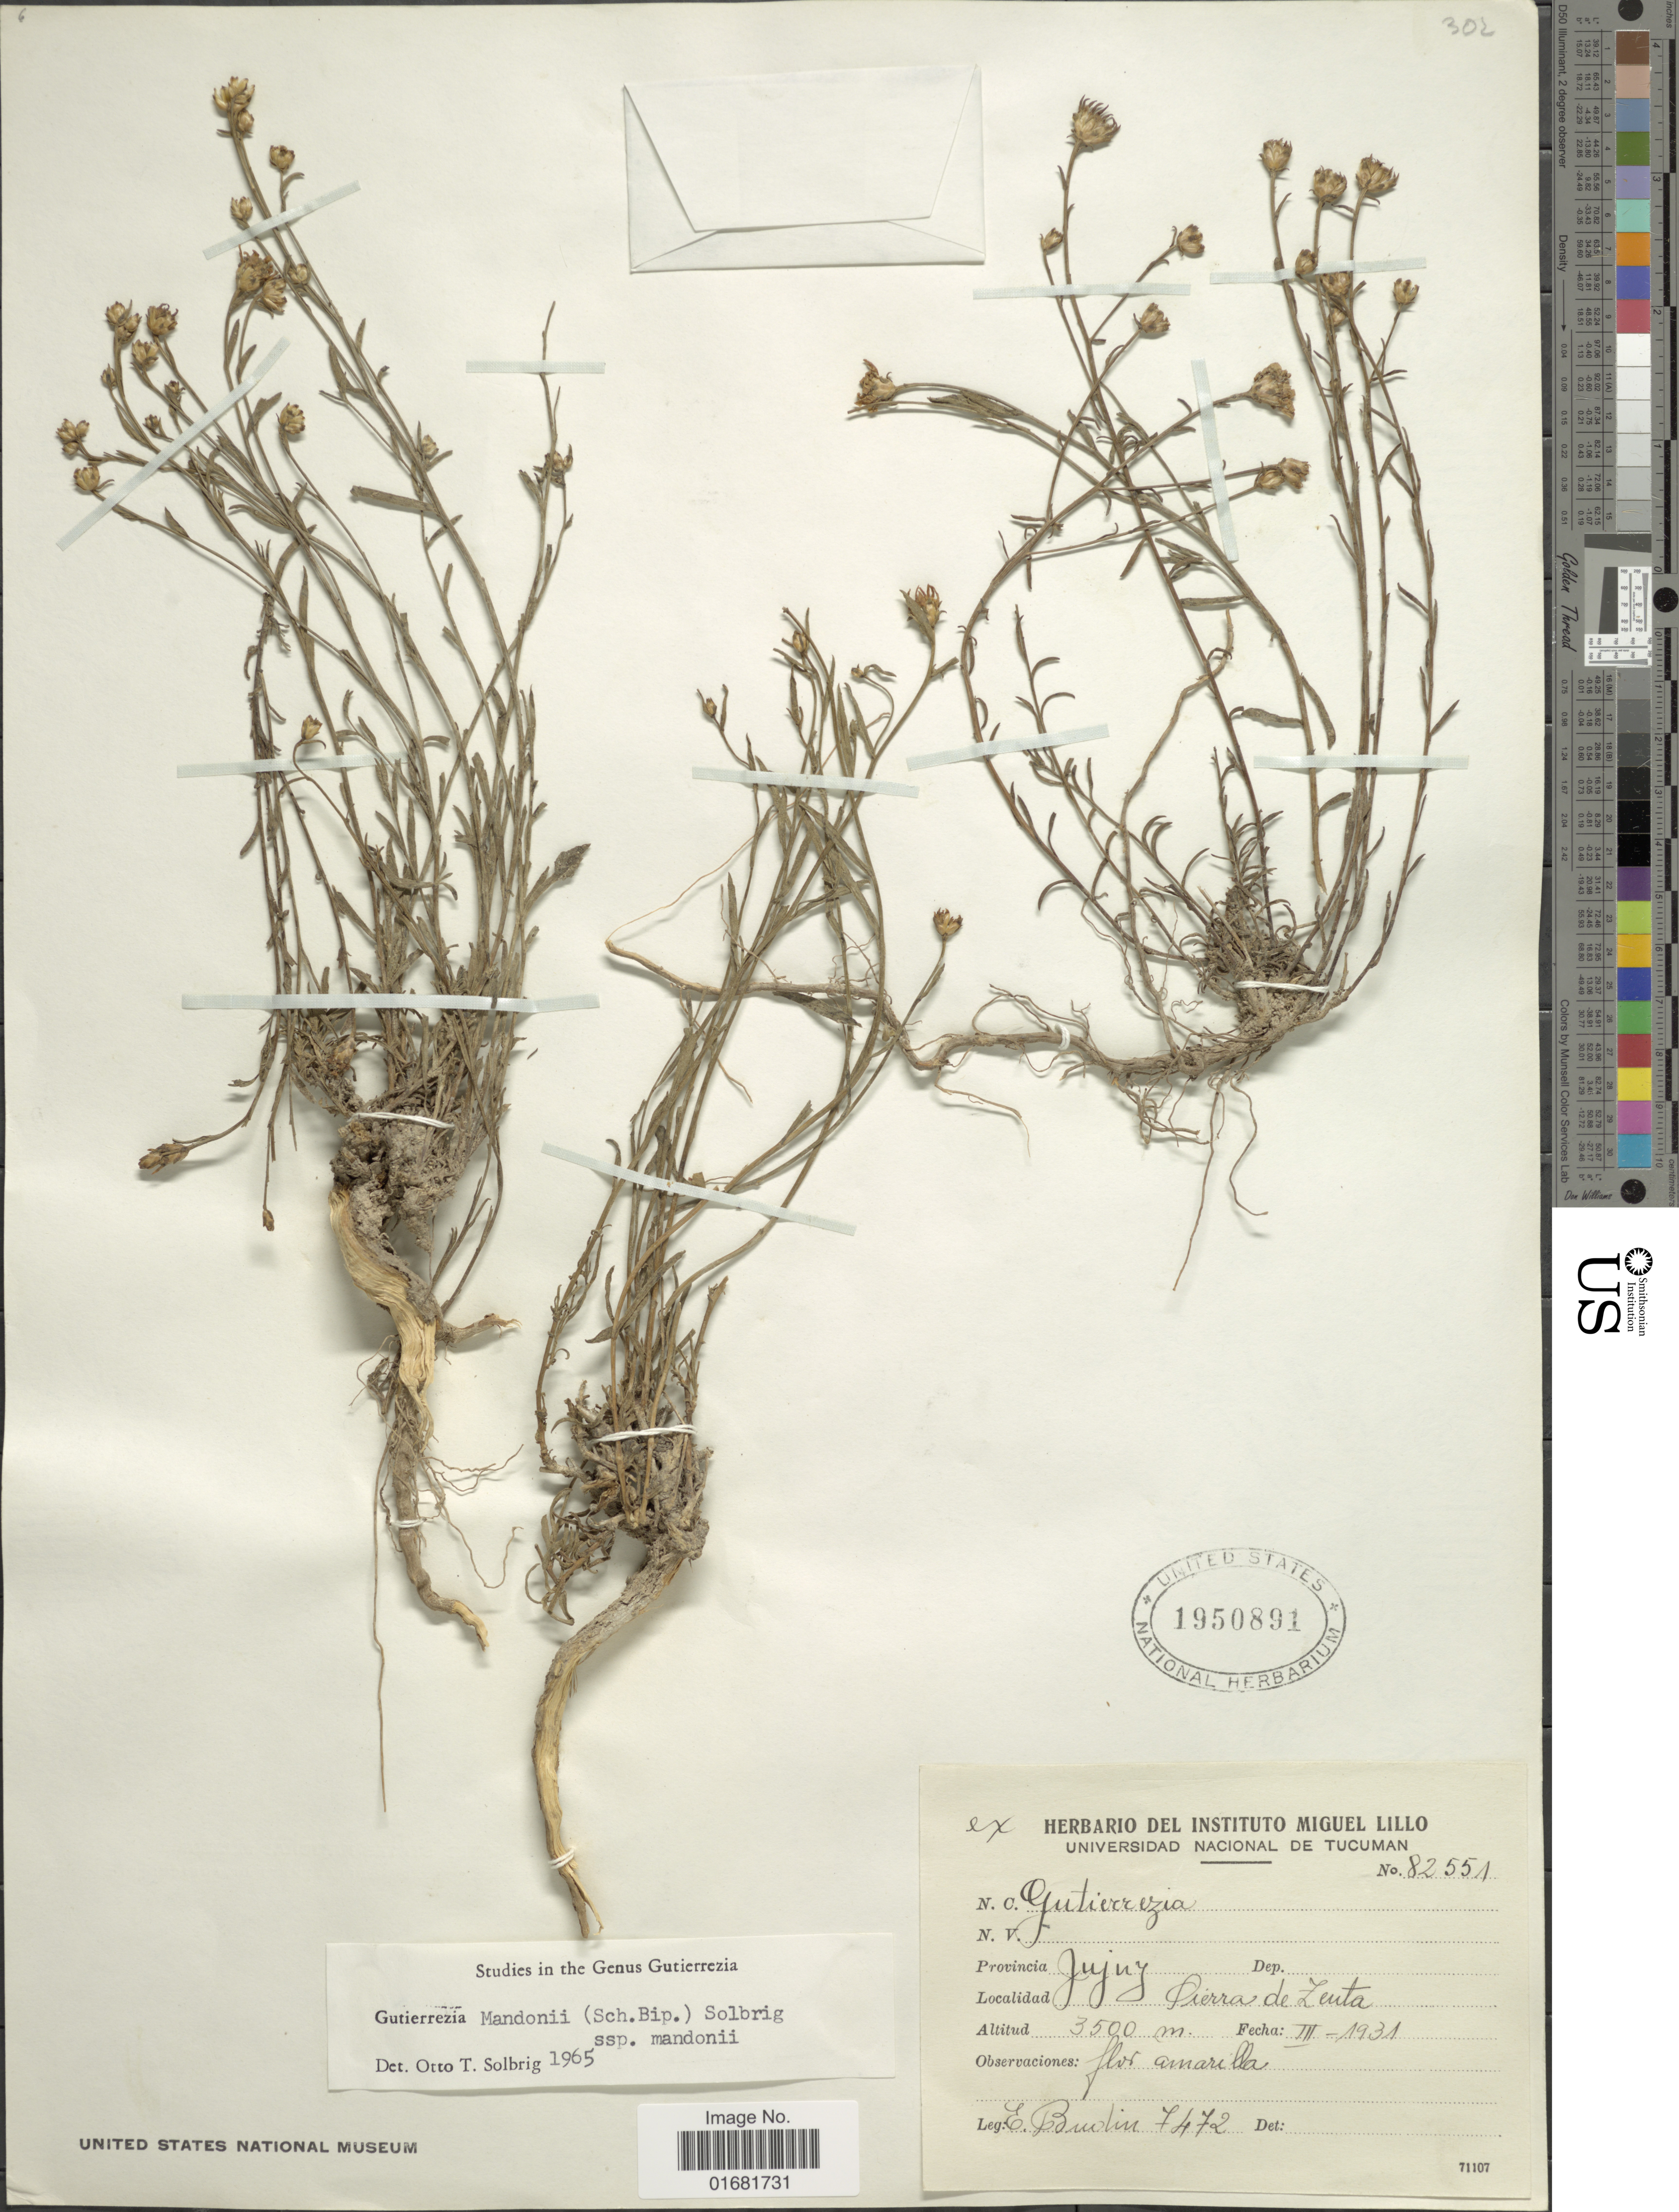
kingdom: Plantae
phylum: Tracheophyta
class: Magnoliopsida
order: Asterales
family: Asteraceae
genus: Gutierrezia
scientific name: Gutierrezia mandonii subsp. mandonii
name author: (Sch. Bip.) Solbrig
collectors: E. Bowlin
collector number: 7472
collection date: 1931-03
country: Argentina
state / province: Jujuy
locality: Sierra de Zenta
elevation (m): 3500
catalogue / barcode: US 1950891